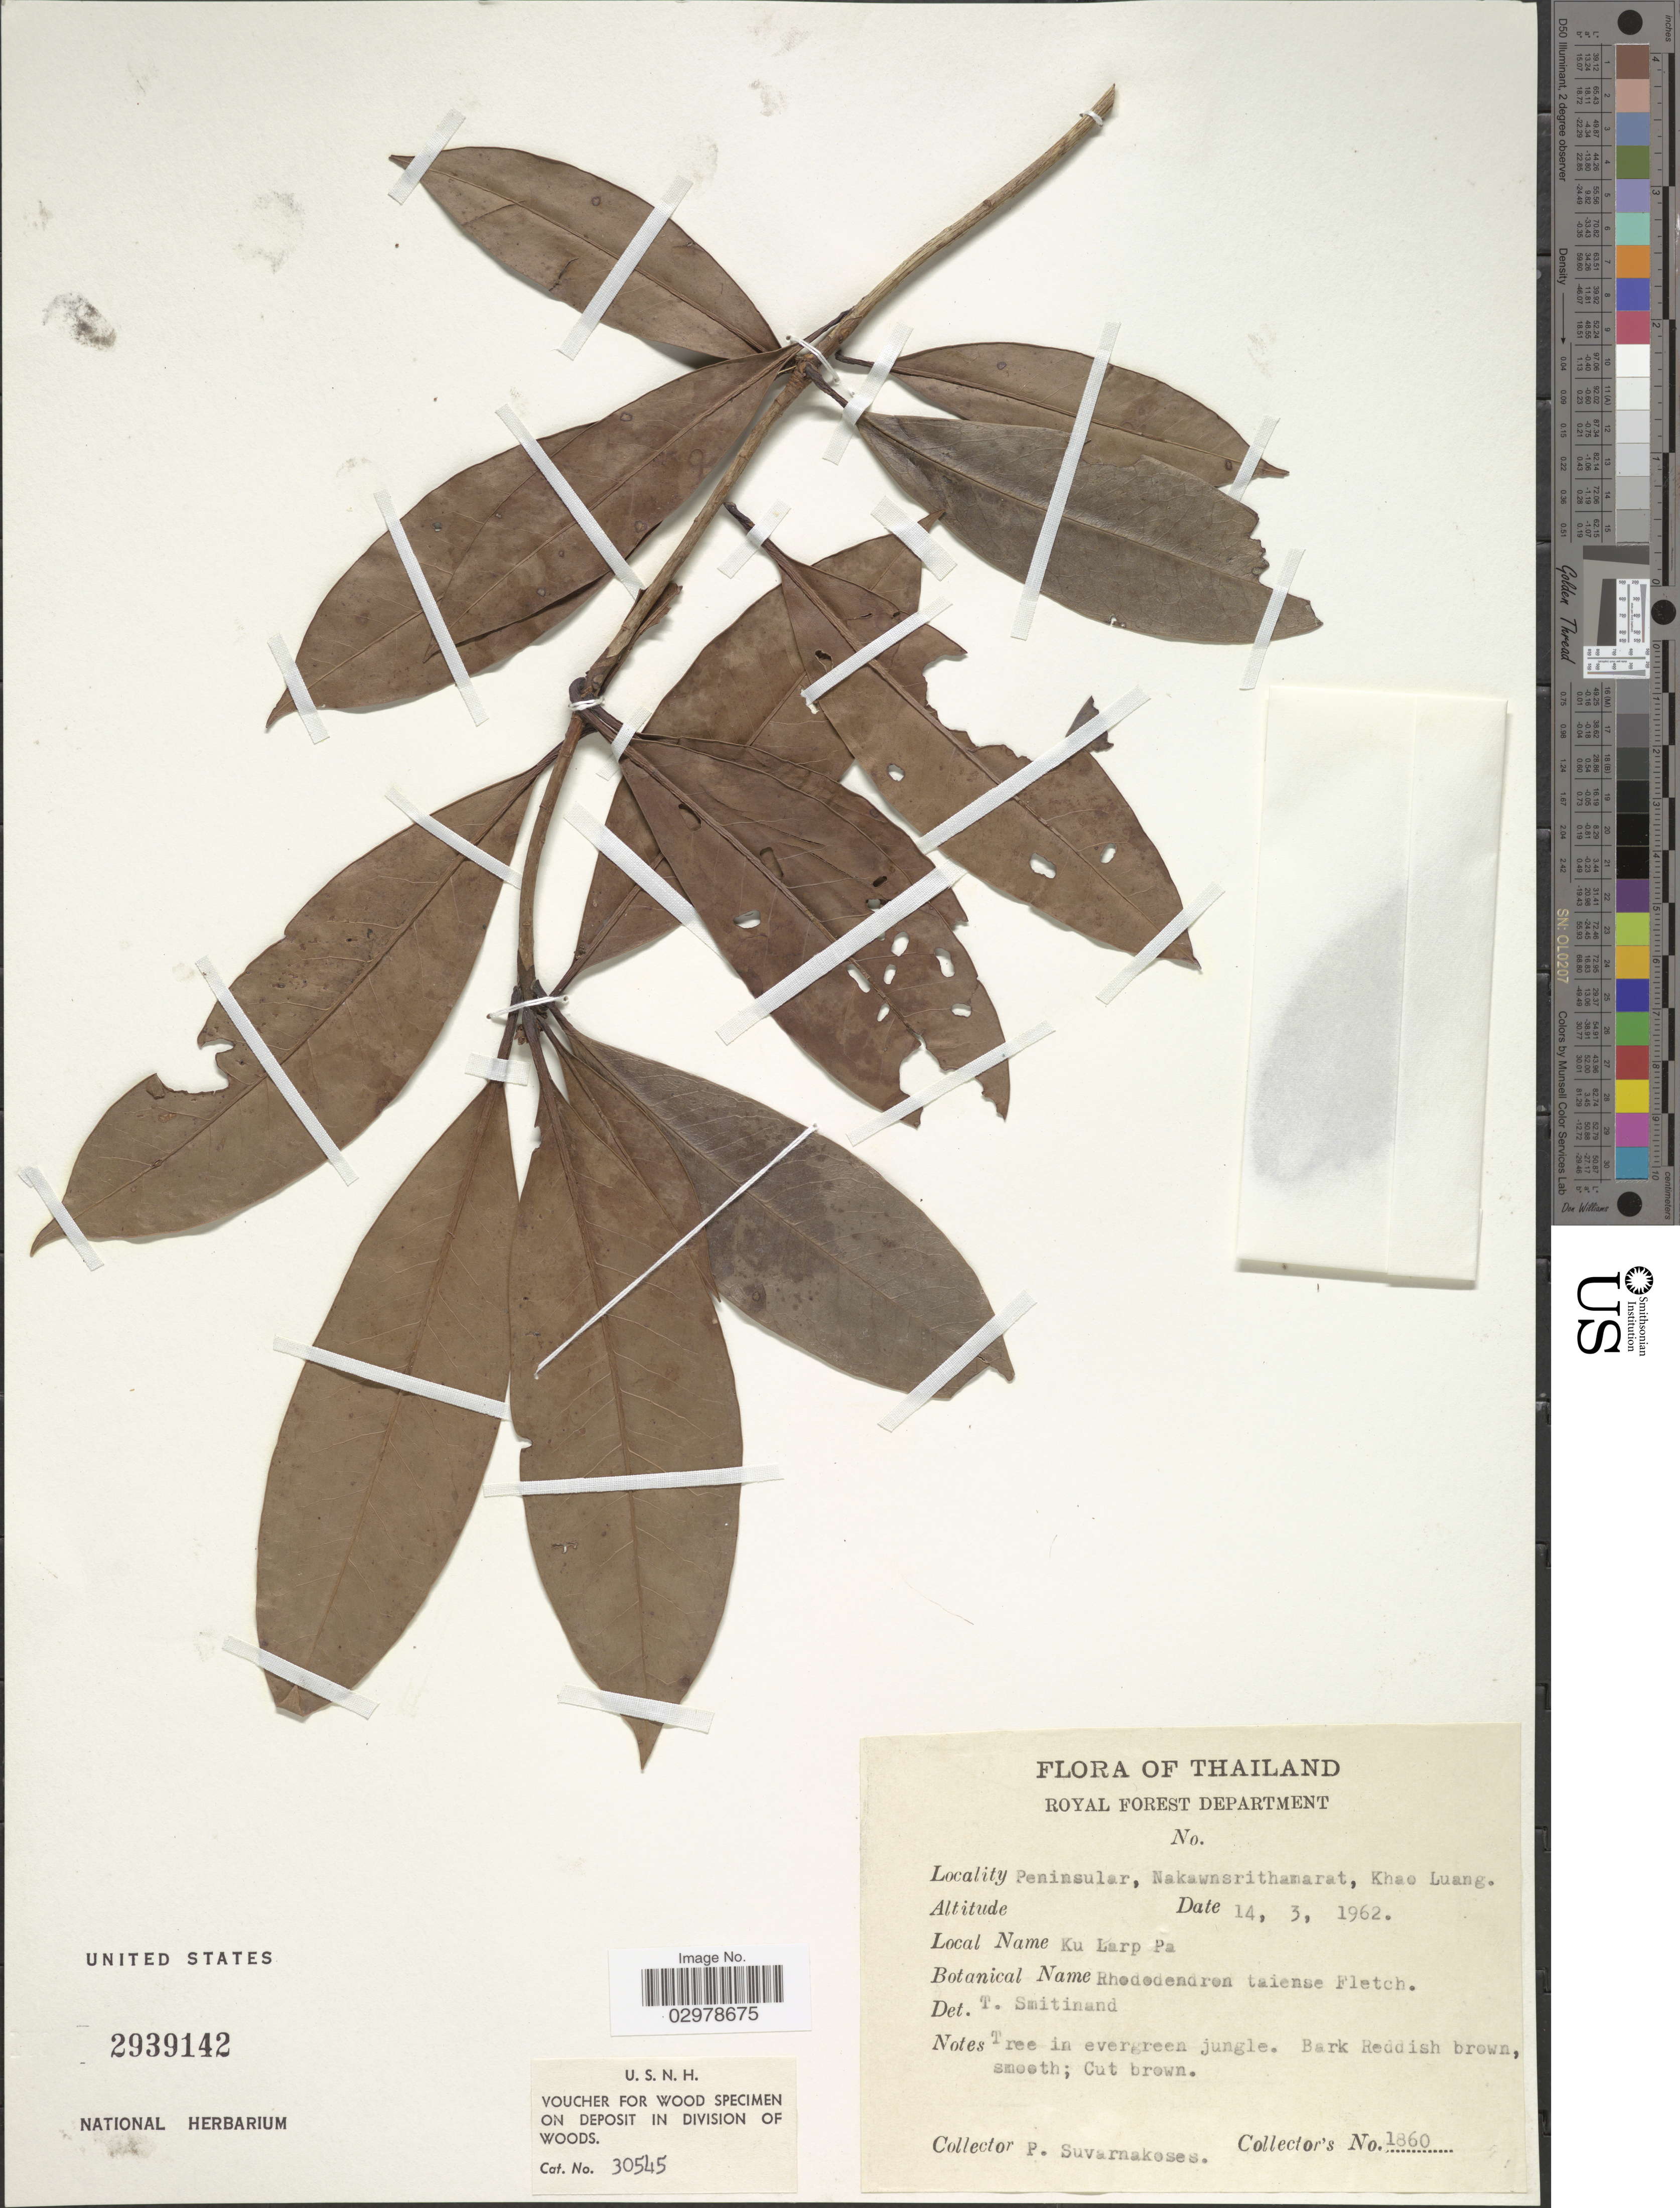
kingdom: Plantae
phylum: Tracheophyta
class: Magnoliopsida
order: Ericales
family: Ericaceae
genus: Rhododendron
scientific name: Rhododendron taliense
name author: Franch.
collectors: P. Suvarnakoses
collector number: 1860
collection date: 1962-03-14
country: Thailand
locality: Peninsular, Nakawnsrithamarat, Khao Luang.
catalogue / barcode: US 2939142